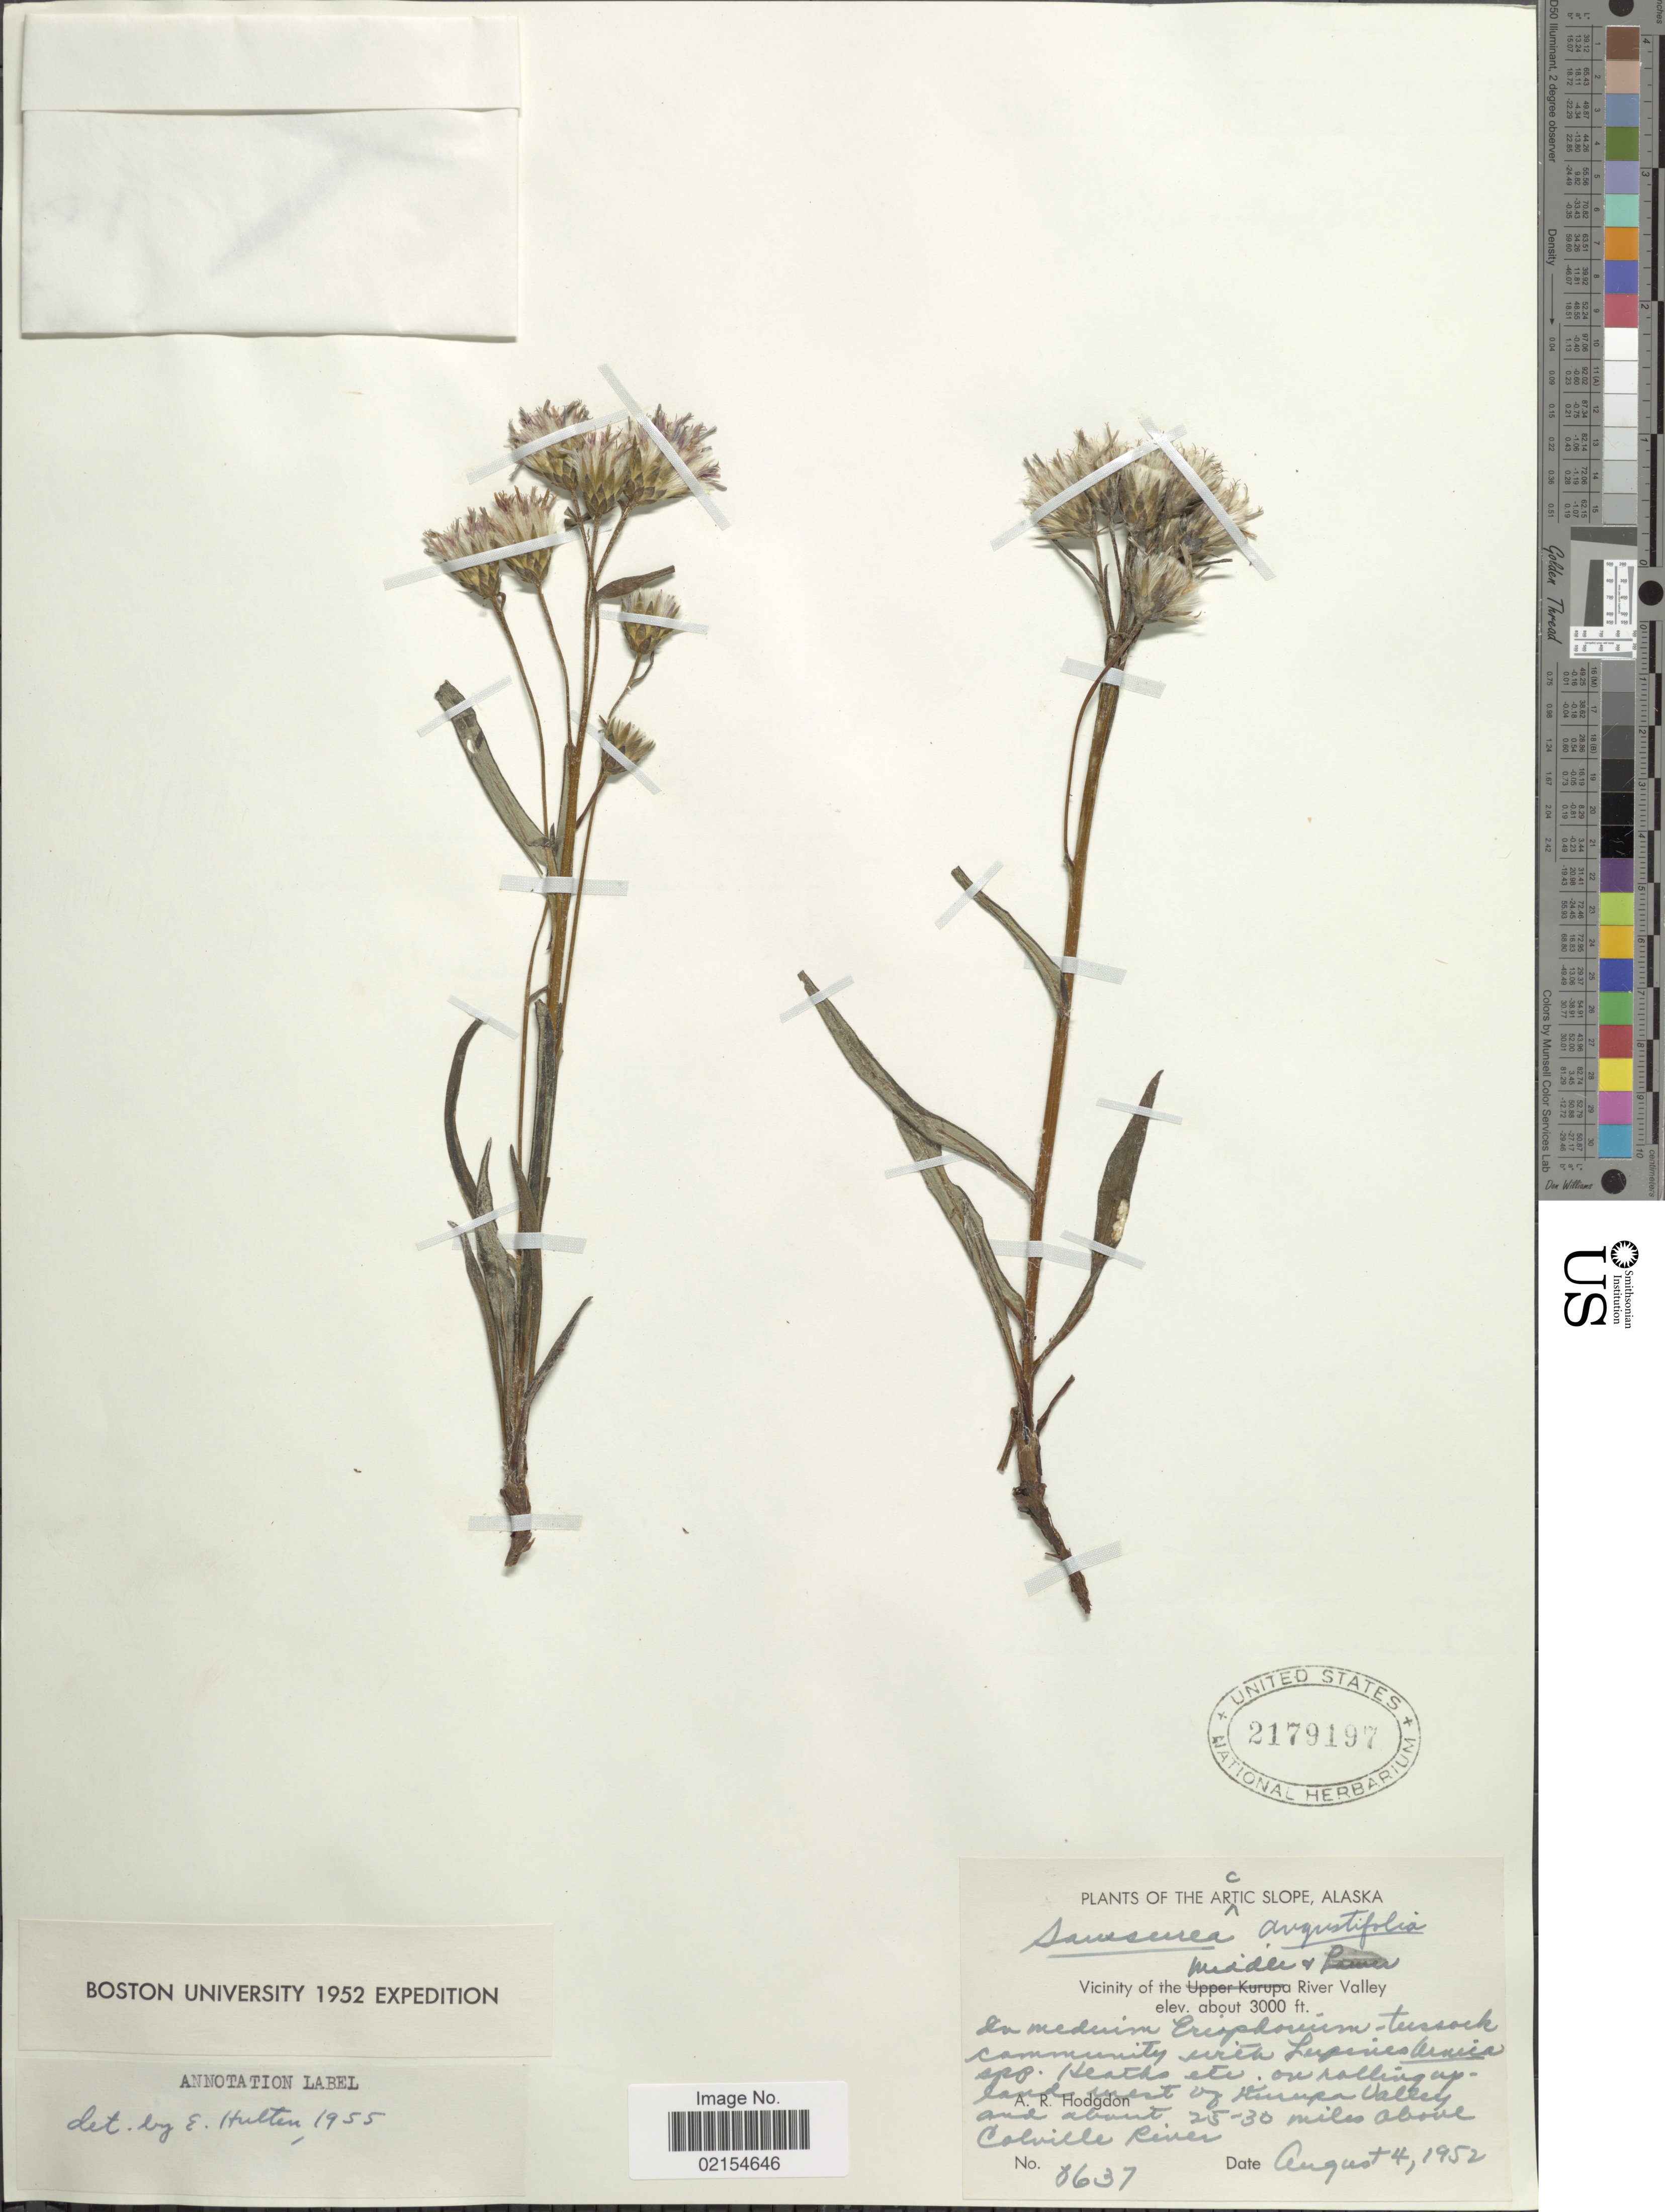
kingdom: Plantae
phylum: Tracheophyta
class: Magnoliopsida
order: Asterales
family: Asteraceae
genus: Saussurea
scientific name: Saussurea angustifolia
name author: (L.) DC.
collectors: A. R. Hodgdon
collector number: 8637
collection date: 1952-08-04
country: United States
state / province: Alaska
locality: The Arctic Slope, Alaska, Vicinity of the Middle River Valley, on rolling upland west of Kurupa Valley and about 25-30 miles above Colville River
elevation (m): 914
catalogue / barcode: US 2179197